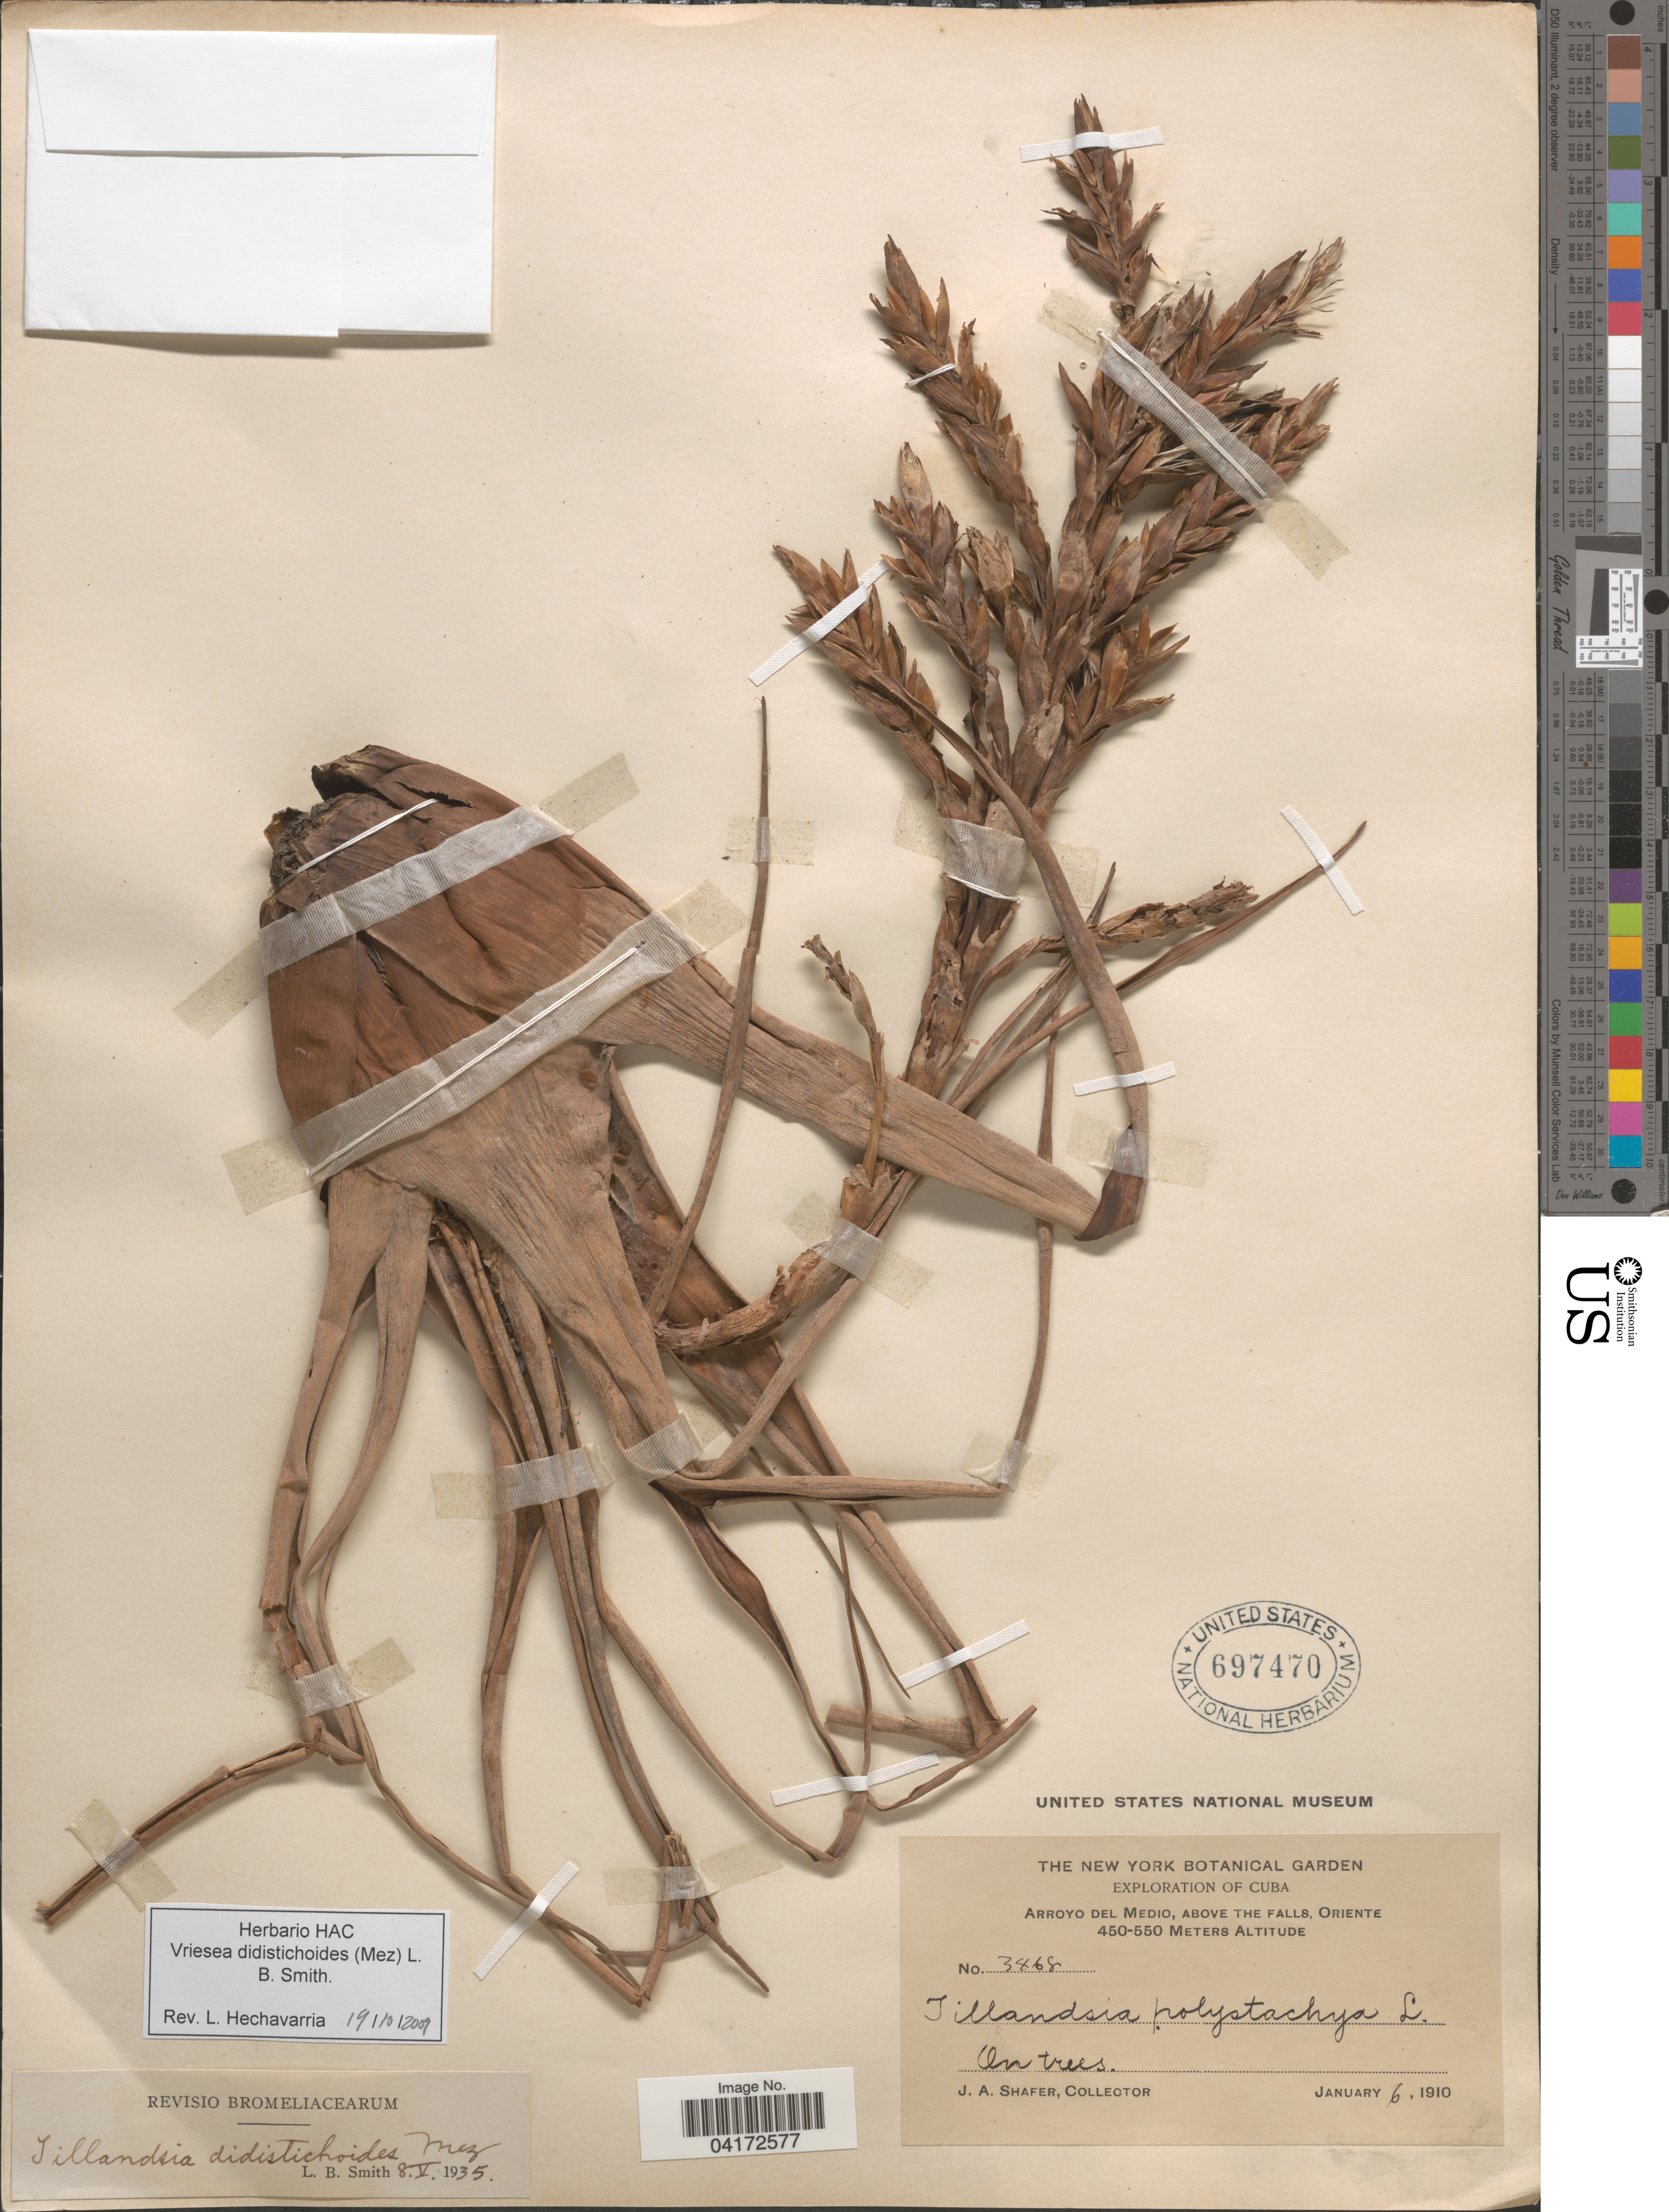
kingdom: Plantae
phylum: Tracheophyta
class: Liliopsida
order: Poales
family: Bromeliaceae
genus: Vriesea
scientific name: Vriesea didistichoides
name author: (Mez) L.B. Sm.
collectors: J. A. Shafer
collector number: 3468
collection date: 1910-01-06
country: Cuba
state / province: Oriente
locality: Exploration of Cuba. Arroyo del Medio, above the falls.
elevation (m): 450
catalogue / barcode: US 697470